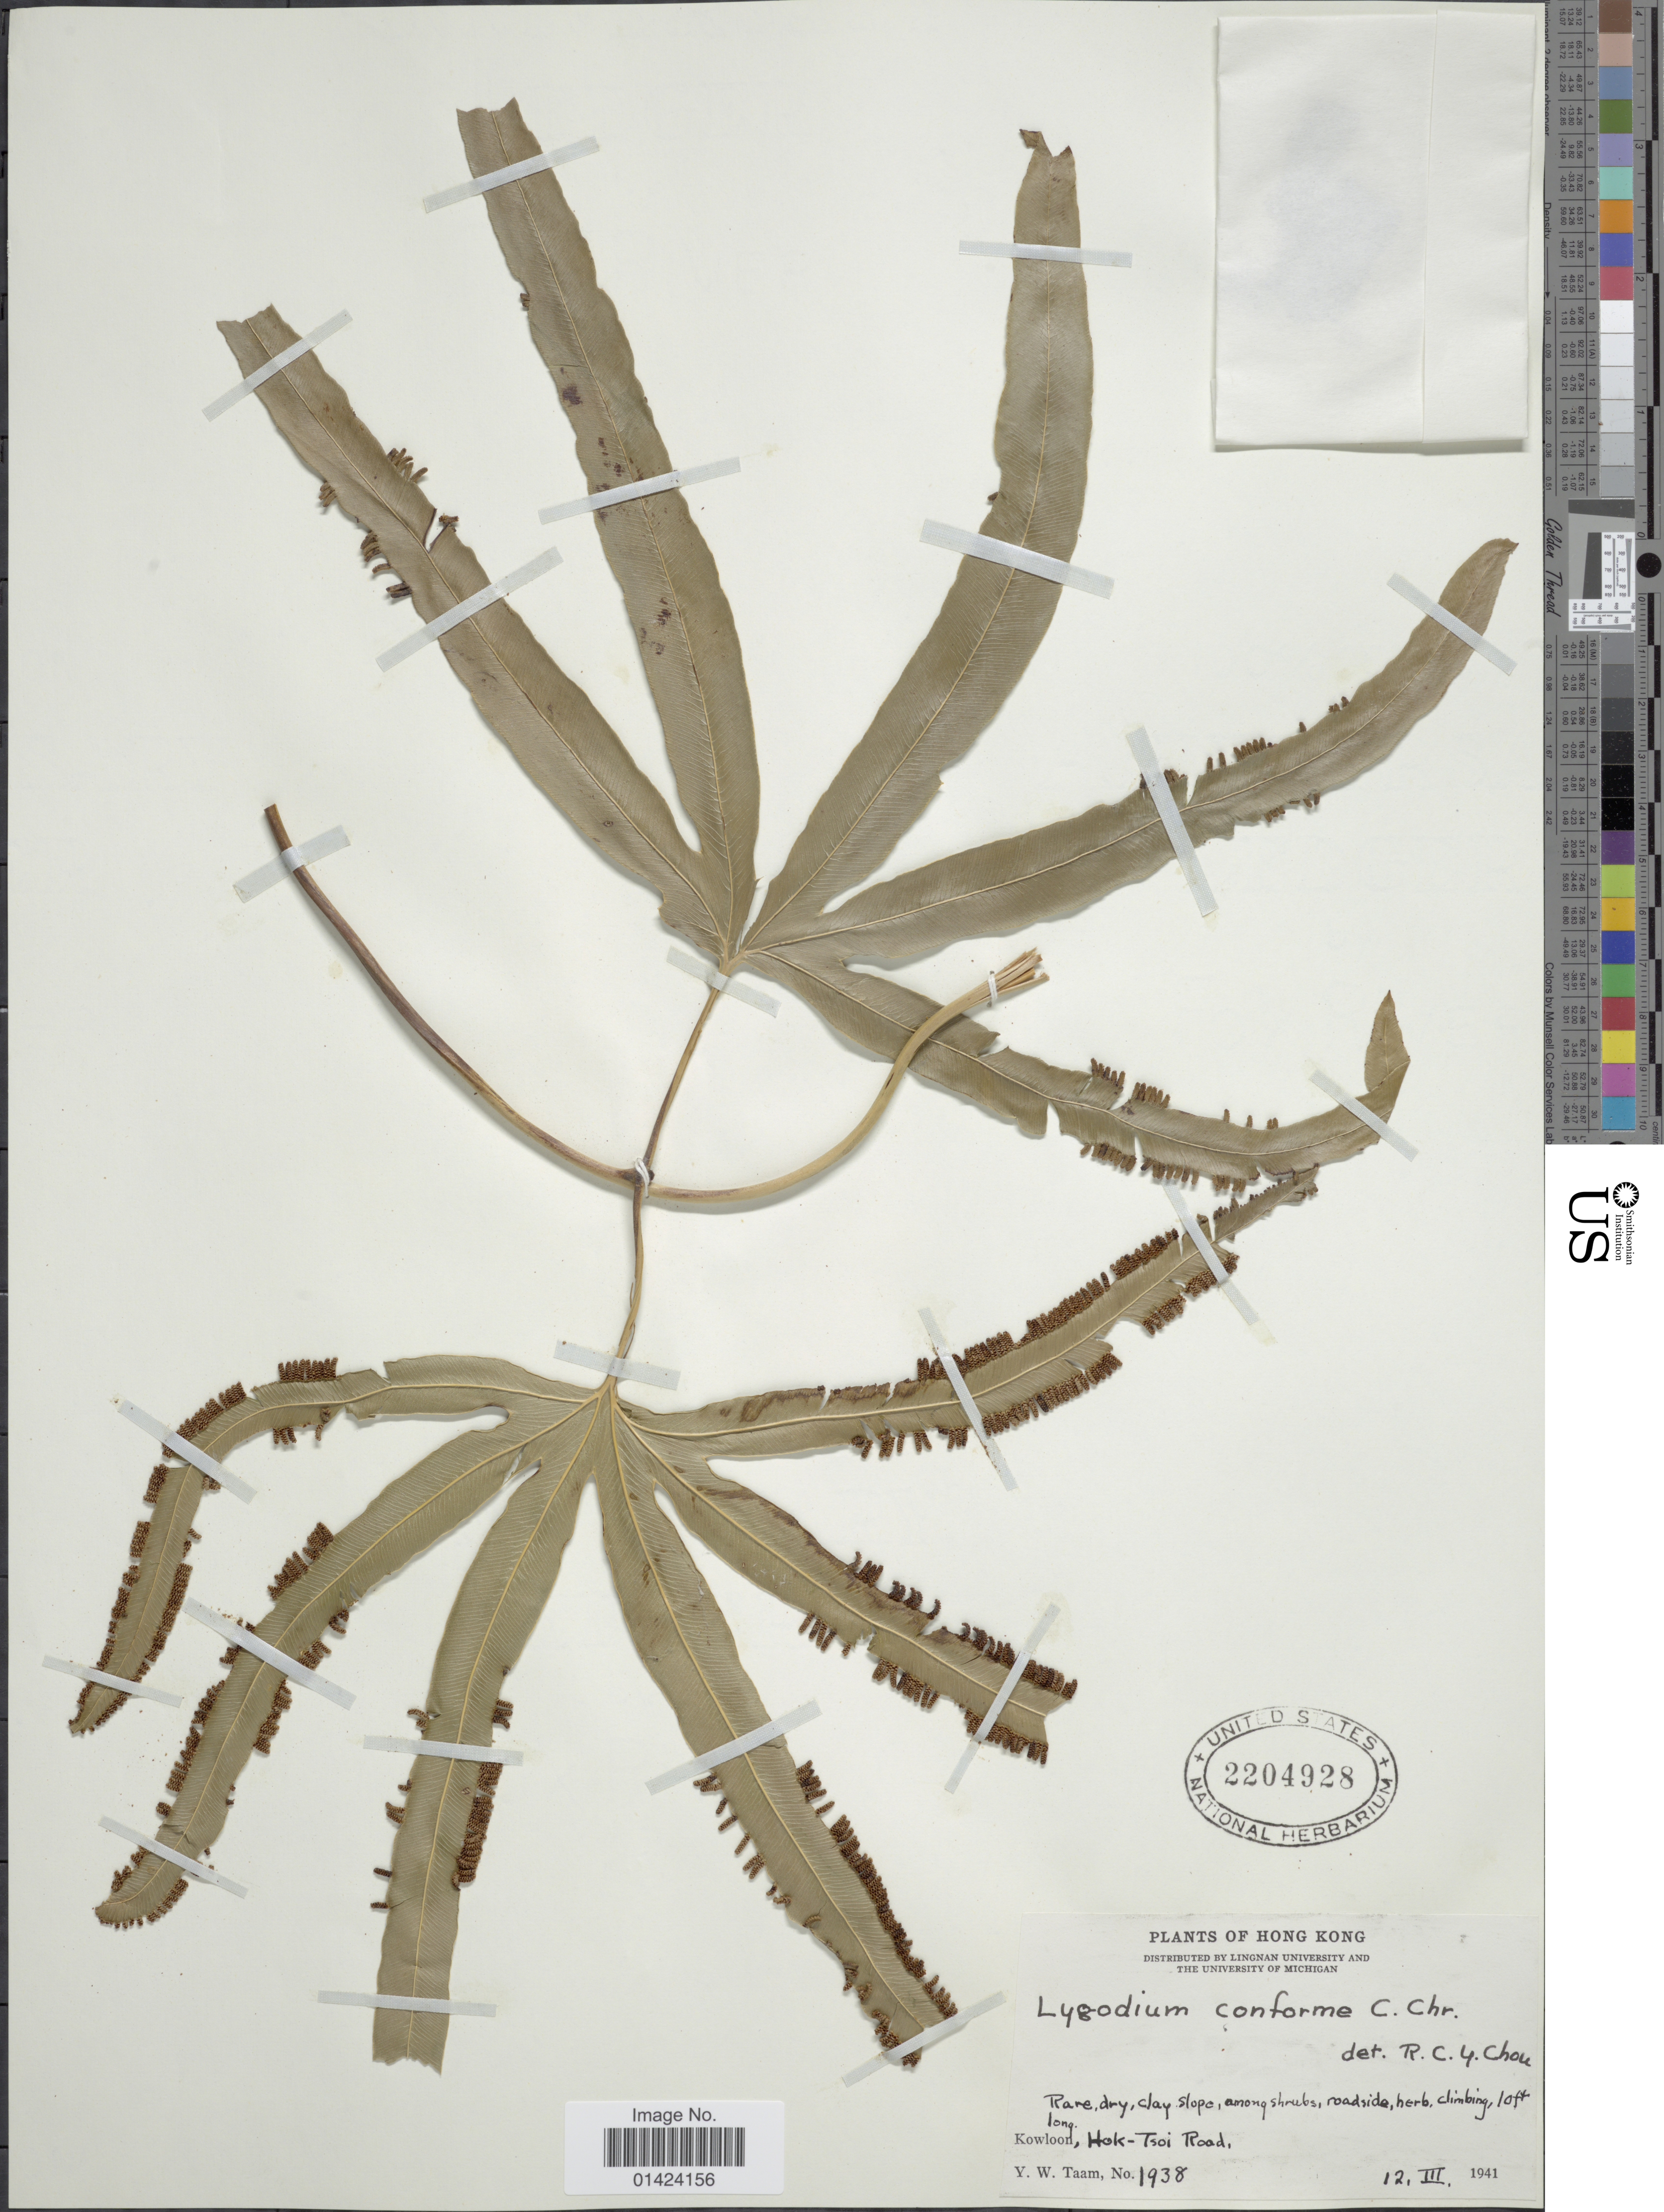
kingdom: Plantae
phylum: Tracheophyta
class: Polypodiopsida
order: Schizaeales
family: Lygodiaceae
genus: Lygodium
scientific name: Lygodium circinnatum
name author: (Burm. f.) Sw.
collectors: Y. W. Taam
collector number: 1938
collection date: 1941-03-12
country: China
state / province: Hong Kong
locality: Hong Kong, Kowloon, Hok-Tsoi Road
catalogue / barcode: US 2204928